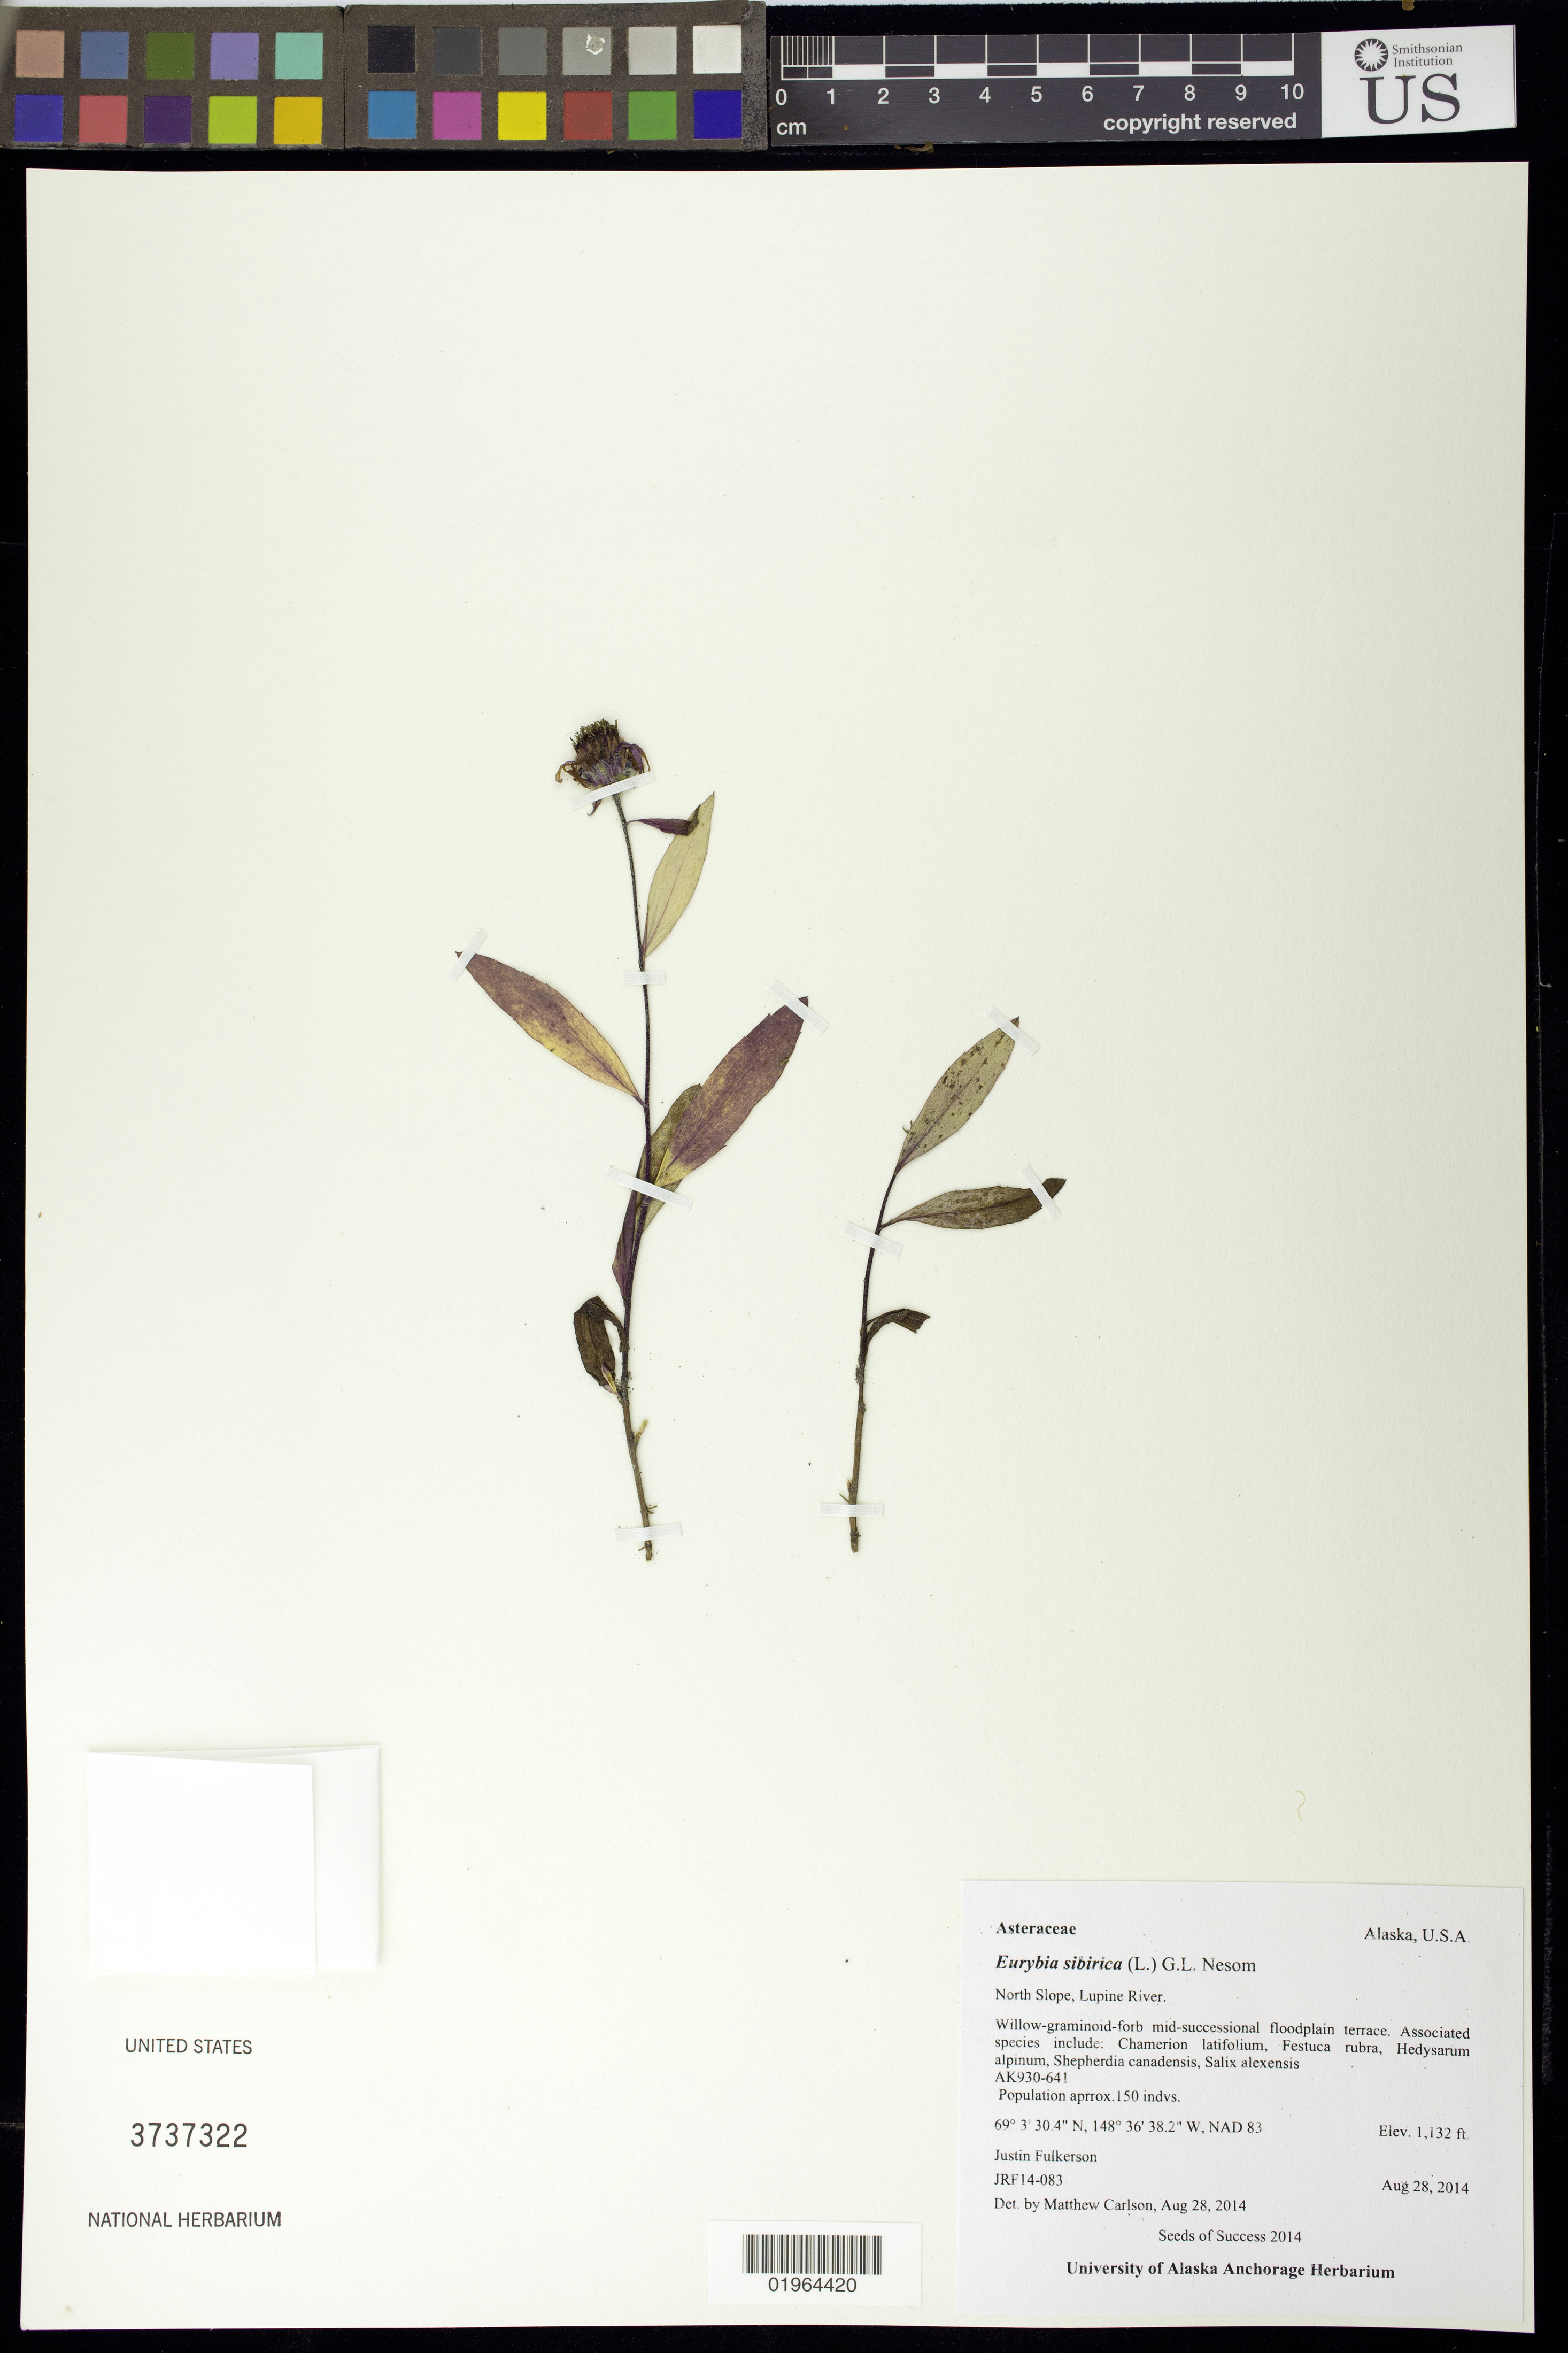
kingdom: Plantae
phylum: Tracheophyta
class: Magnoliopsida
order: Asterales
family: Asteraceae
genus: Eurybia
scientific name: Eurybia sibirica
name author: (L.) G.L. Nesom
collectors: J. Fulkerson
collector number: JRF14-083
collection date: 2014-08-28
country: United States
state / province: Alaska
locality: North Slope, Lupine River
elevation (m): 345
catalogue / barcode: US 3737322